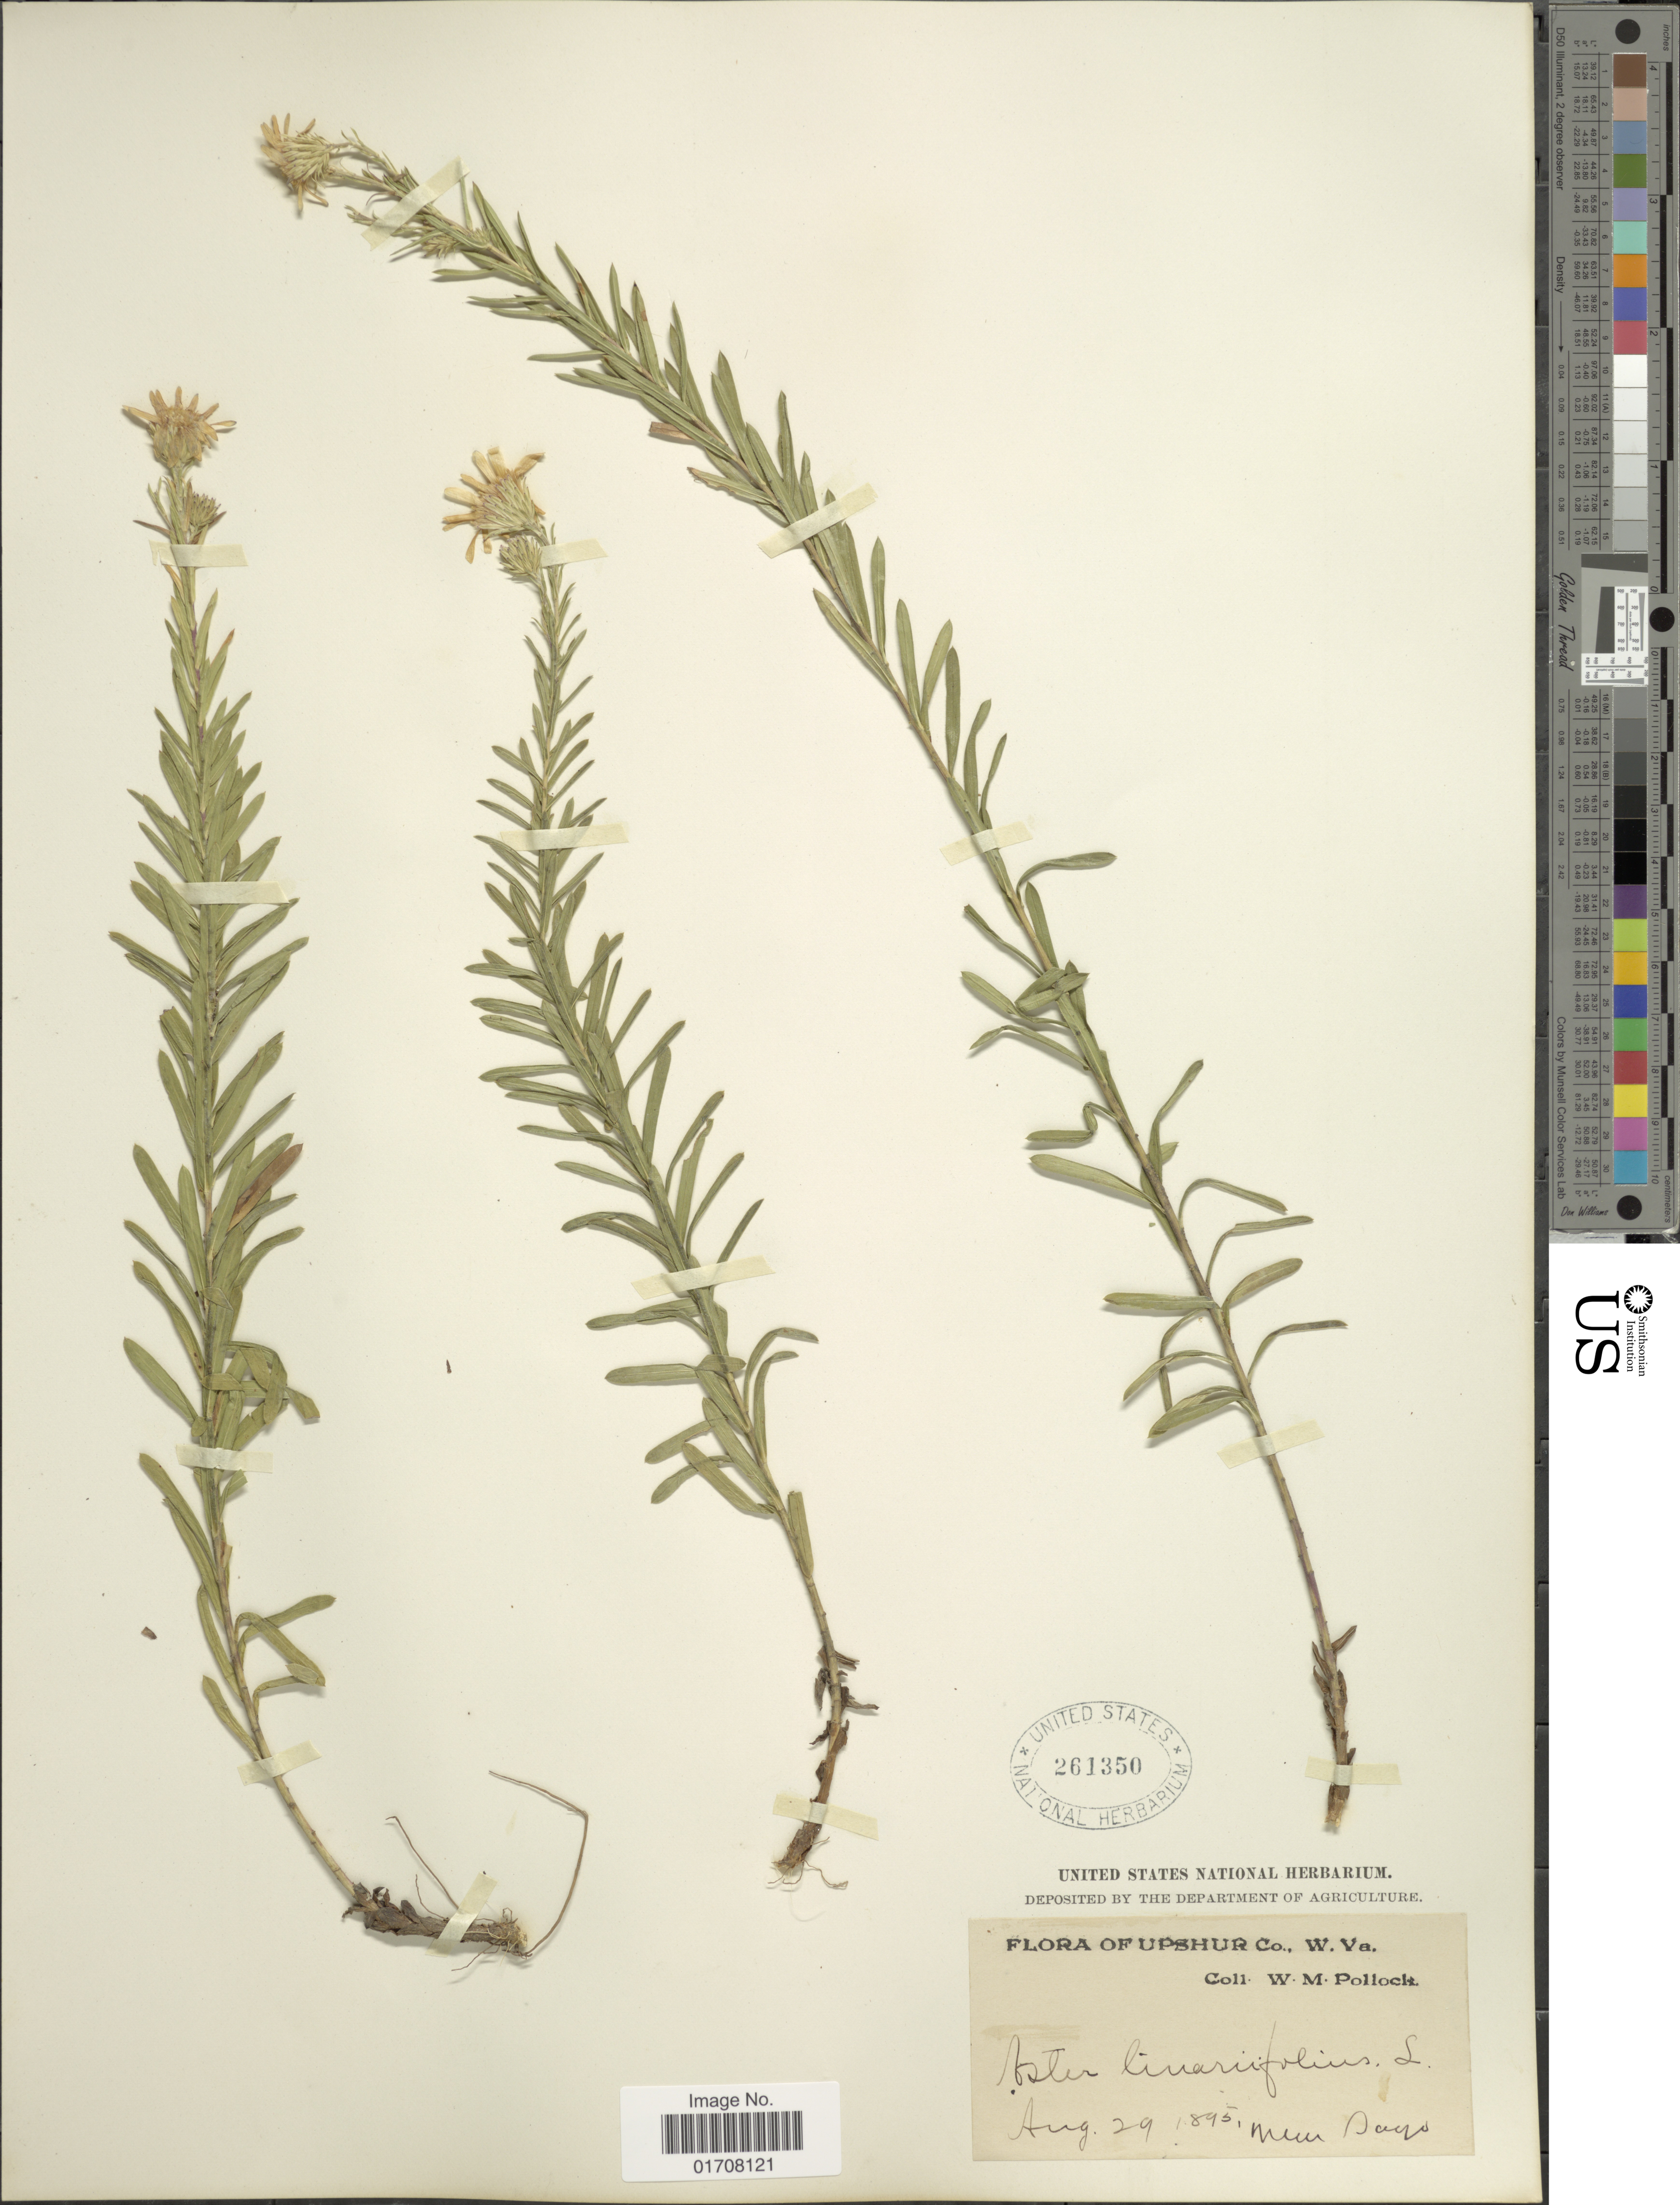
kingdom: Plantae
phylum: Tracheophyta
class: Magnoliopsida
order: Asterales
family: Asteraceae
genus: Ionactis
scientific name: Ionactis linariifolia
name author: (L.) Greene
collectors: W. M. Pollock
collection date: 1895-08-29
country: United States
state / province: West Virginia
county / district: Upshur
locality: W.Va.near Days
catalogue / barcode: US 261350